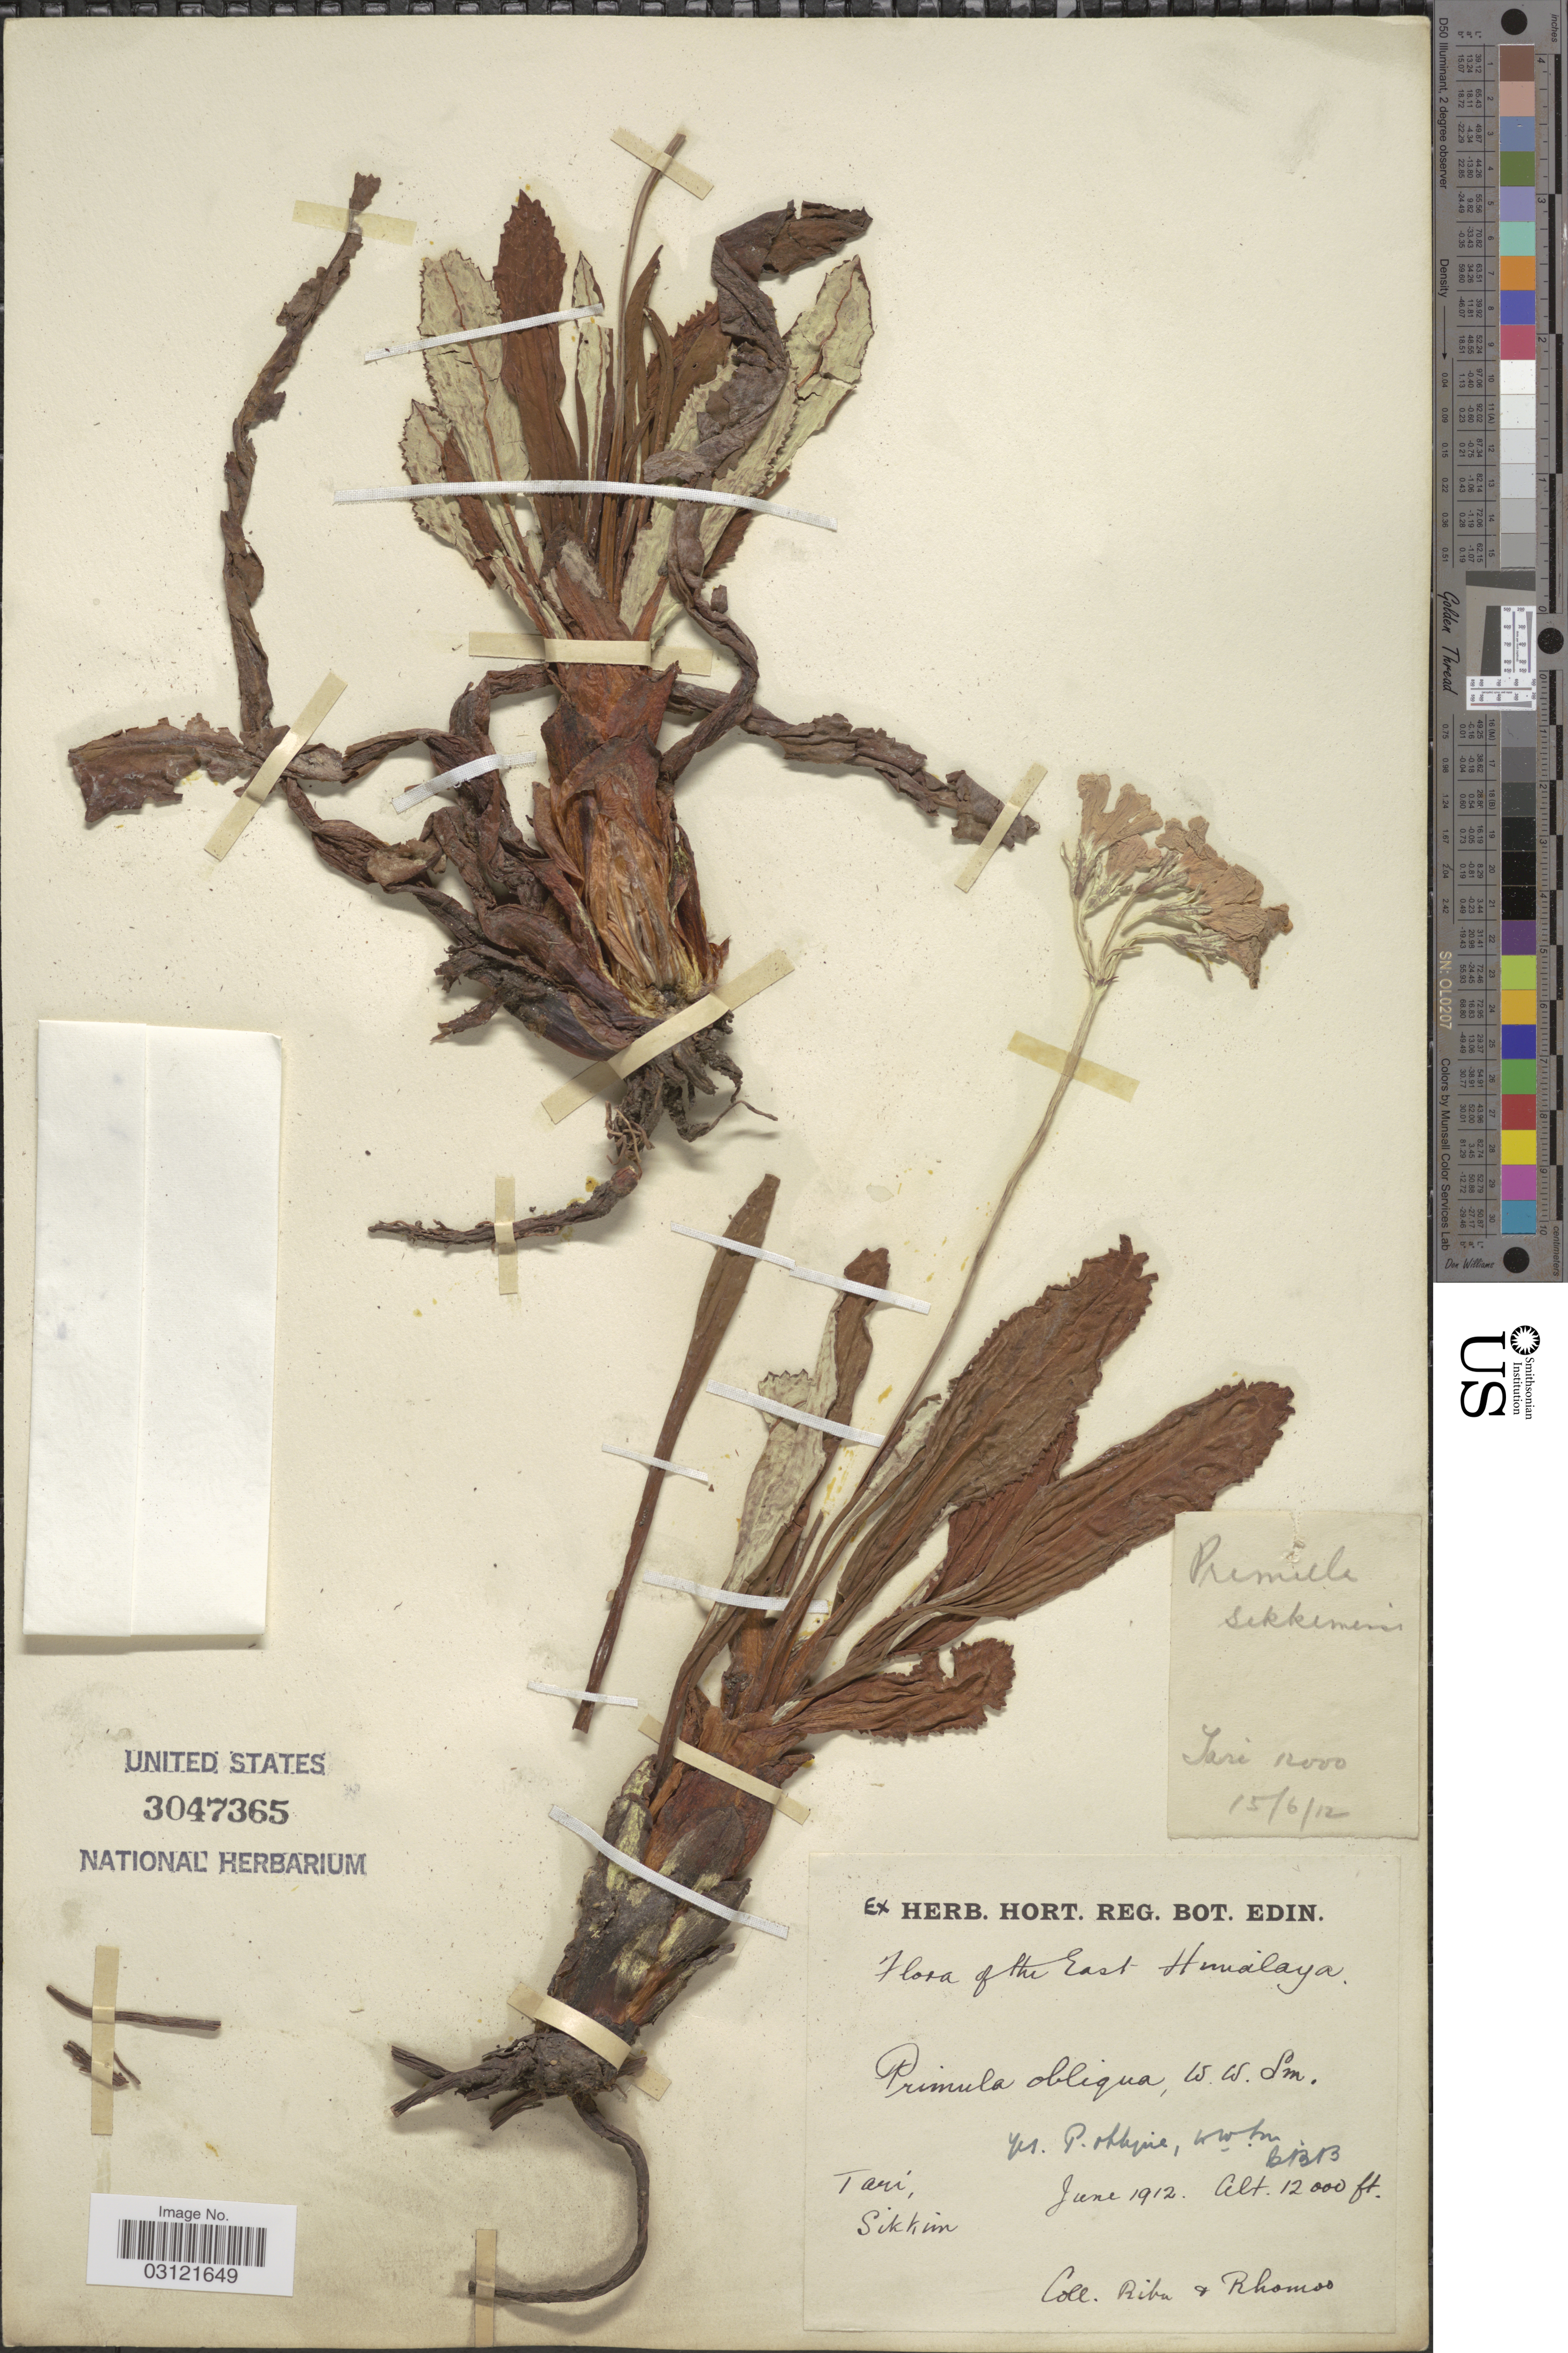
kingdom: Plantae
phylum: Tracheophyta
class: Magnoliopsida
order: Ericales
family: Primulaceae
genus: Primula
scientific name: Primula obliqua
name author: W.W. Sm. in W.W. Sm. & H.R. Fletcher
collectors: Ribu & Rhomoo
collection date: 1912-06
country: India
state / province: Sikkim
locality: East Himalaya, Tari.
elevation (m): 3658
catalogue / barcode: US 3047365